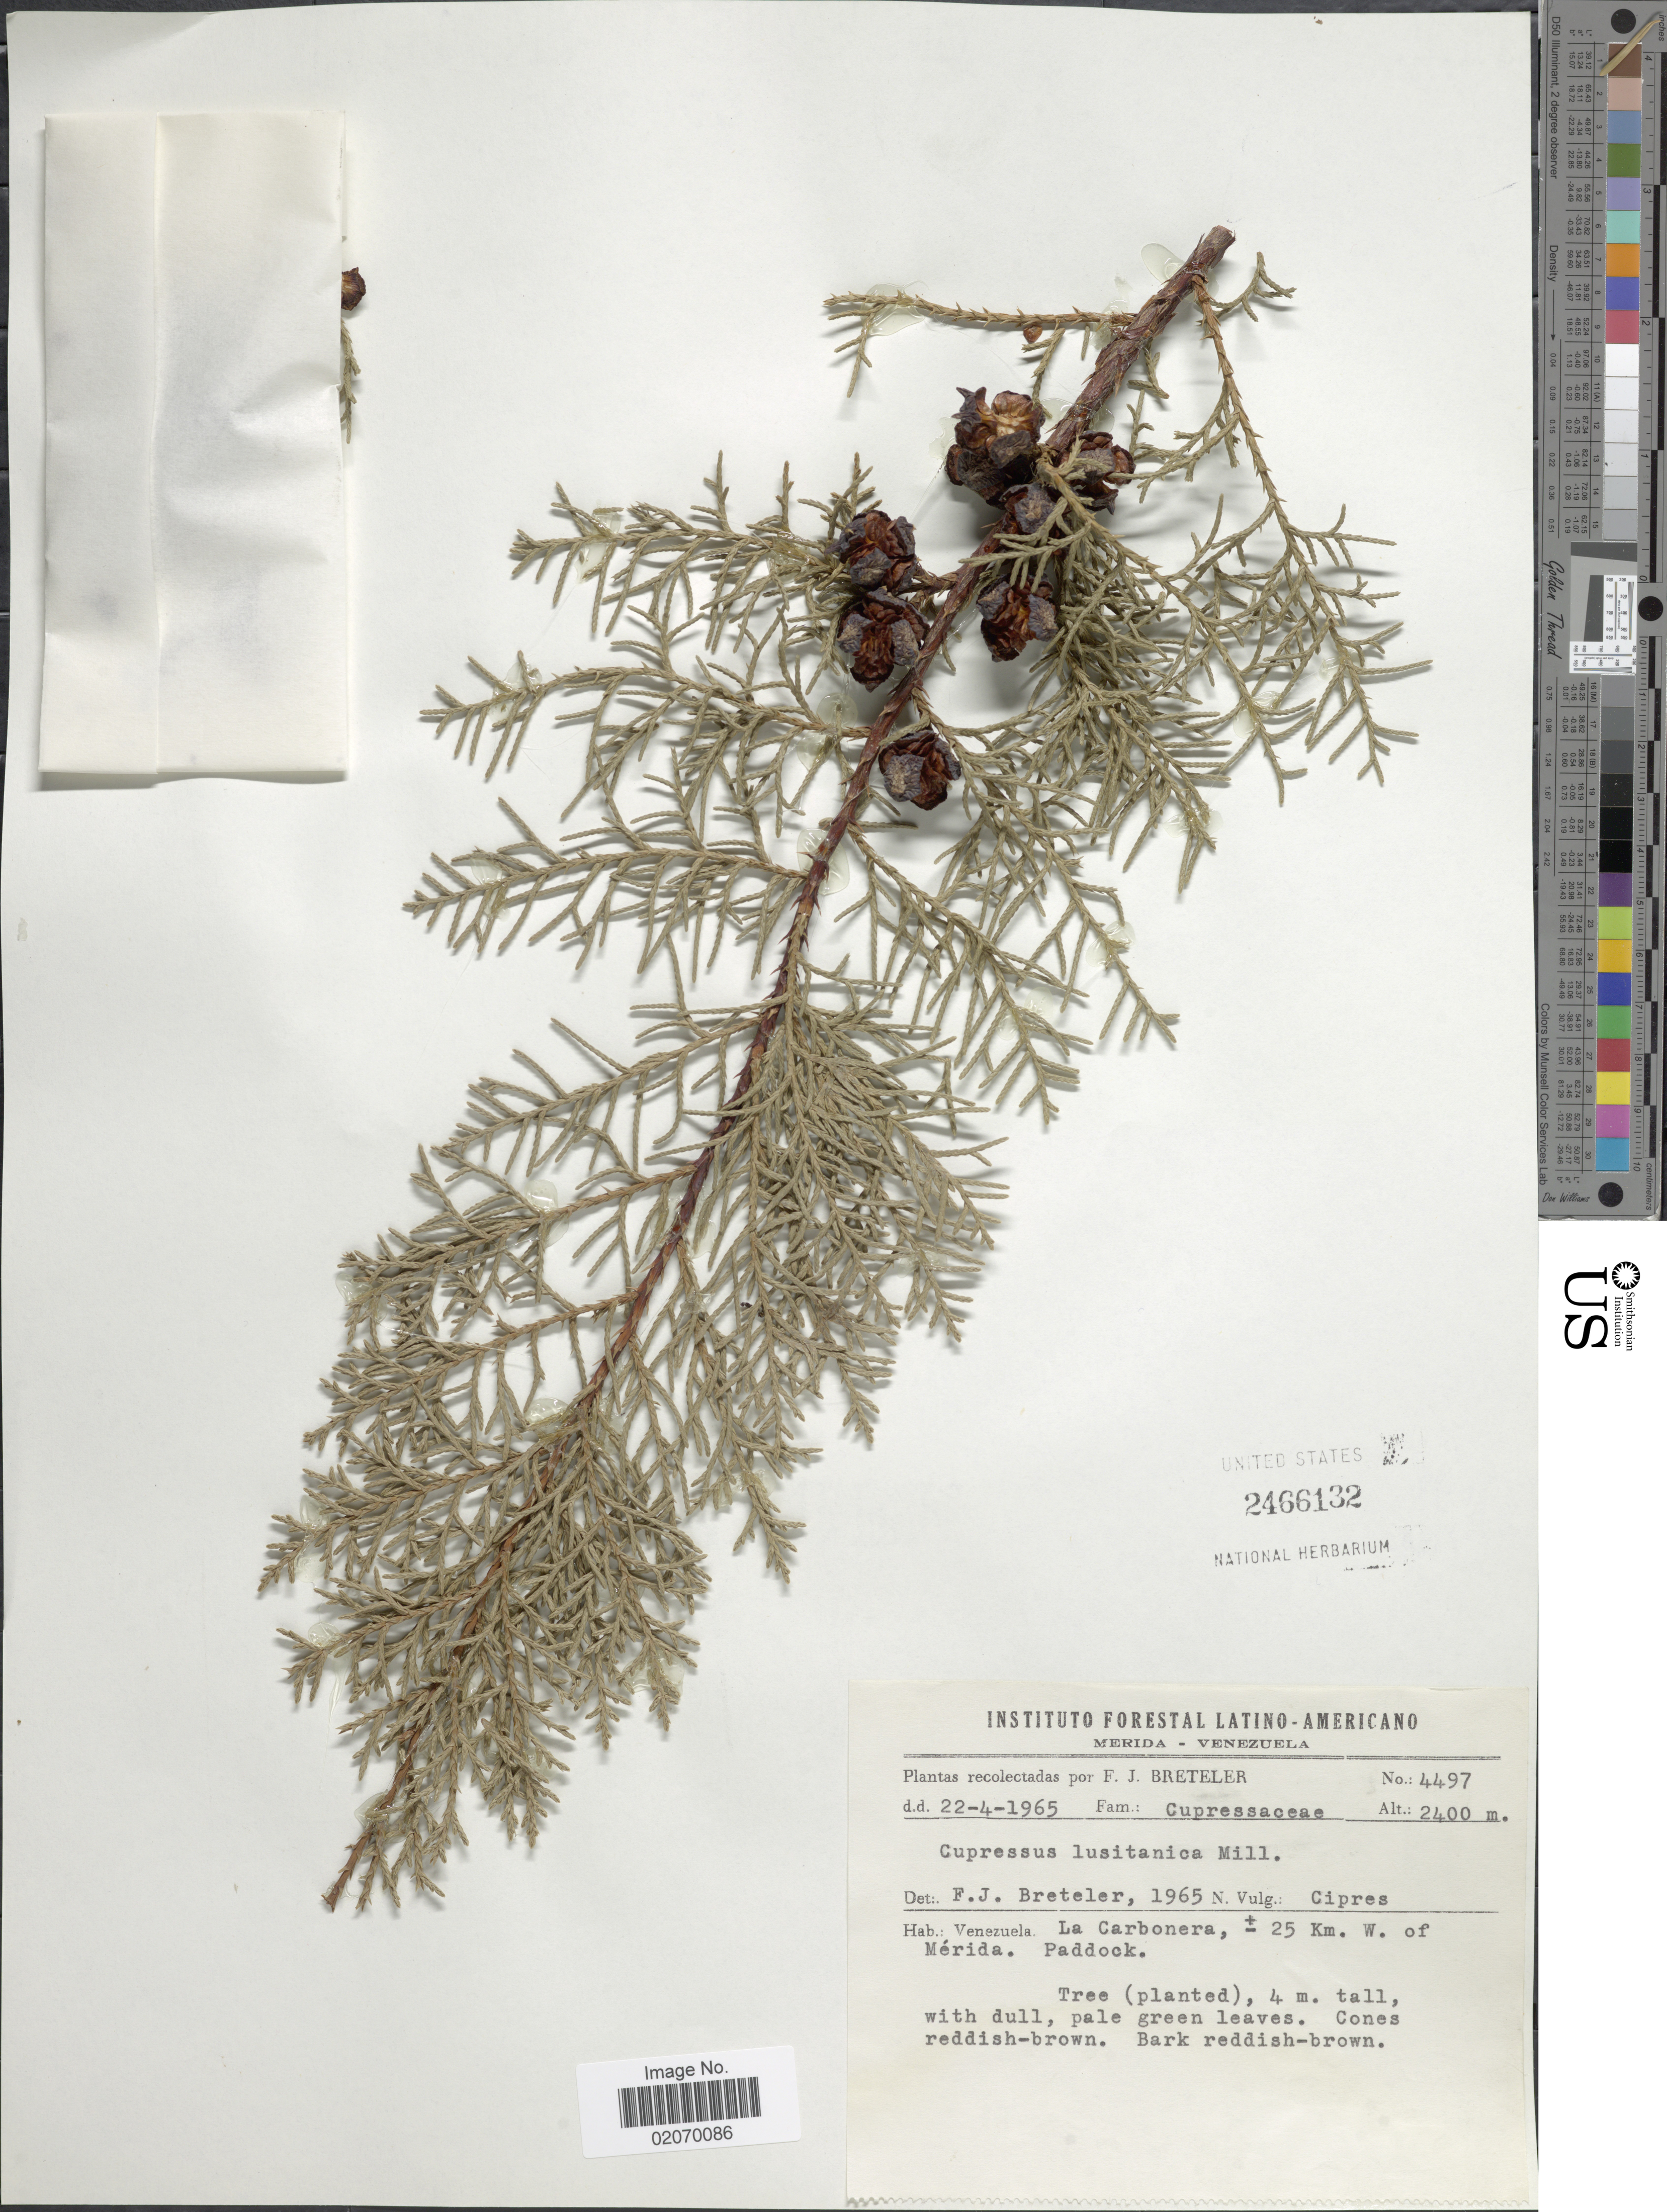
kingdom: Plantae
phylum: Tracheophyta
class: Pinopsida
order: Pinales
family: Cupressaceae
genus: Hesperocyparis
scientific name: Hesperocyparis lusitanica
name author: (Miller) Bartel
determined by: (US) Smithsonian Institution - National Museum of Natural History - Department of Botany (UNITED STATES)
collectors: F. J. Breteler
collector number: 4497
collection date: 1965-04-22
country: Venezuela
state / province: Mérida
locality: La Carbonera, ± 25 km. w. of Merida, Paddock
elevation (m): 2400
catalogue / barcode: US 2466132